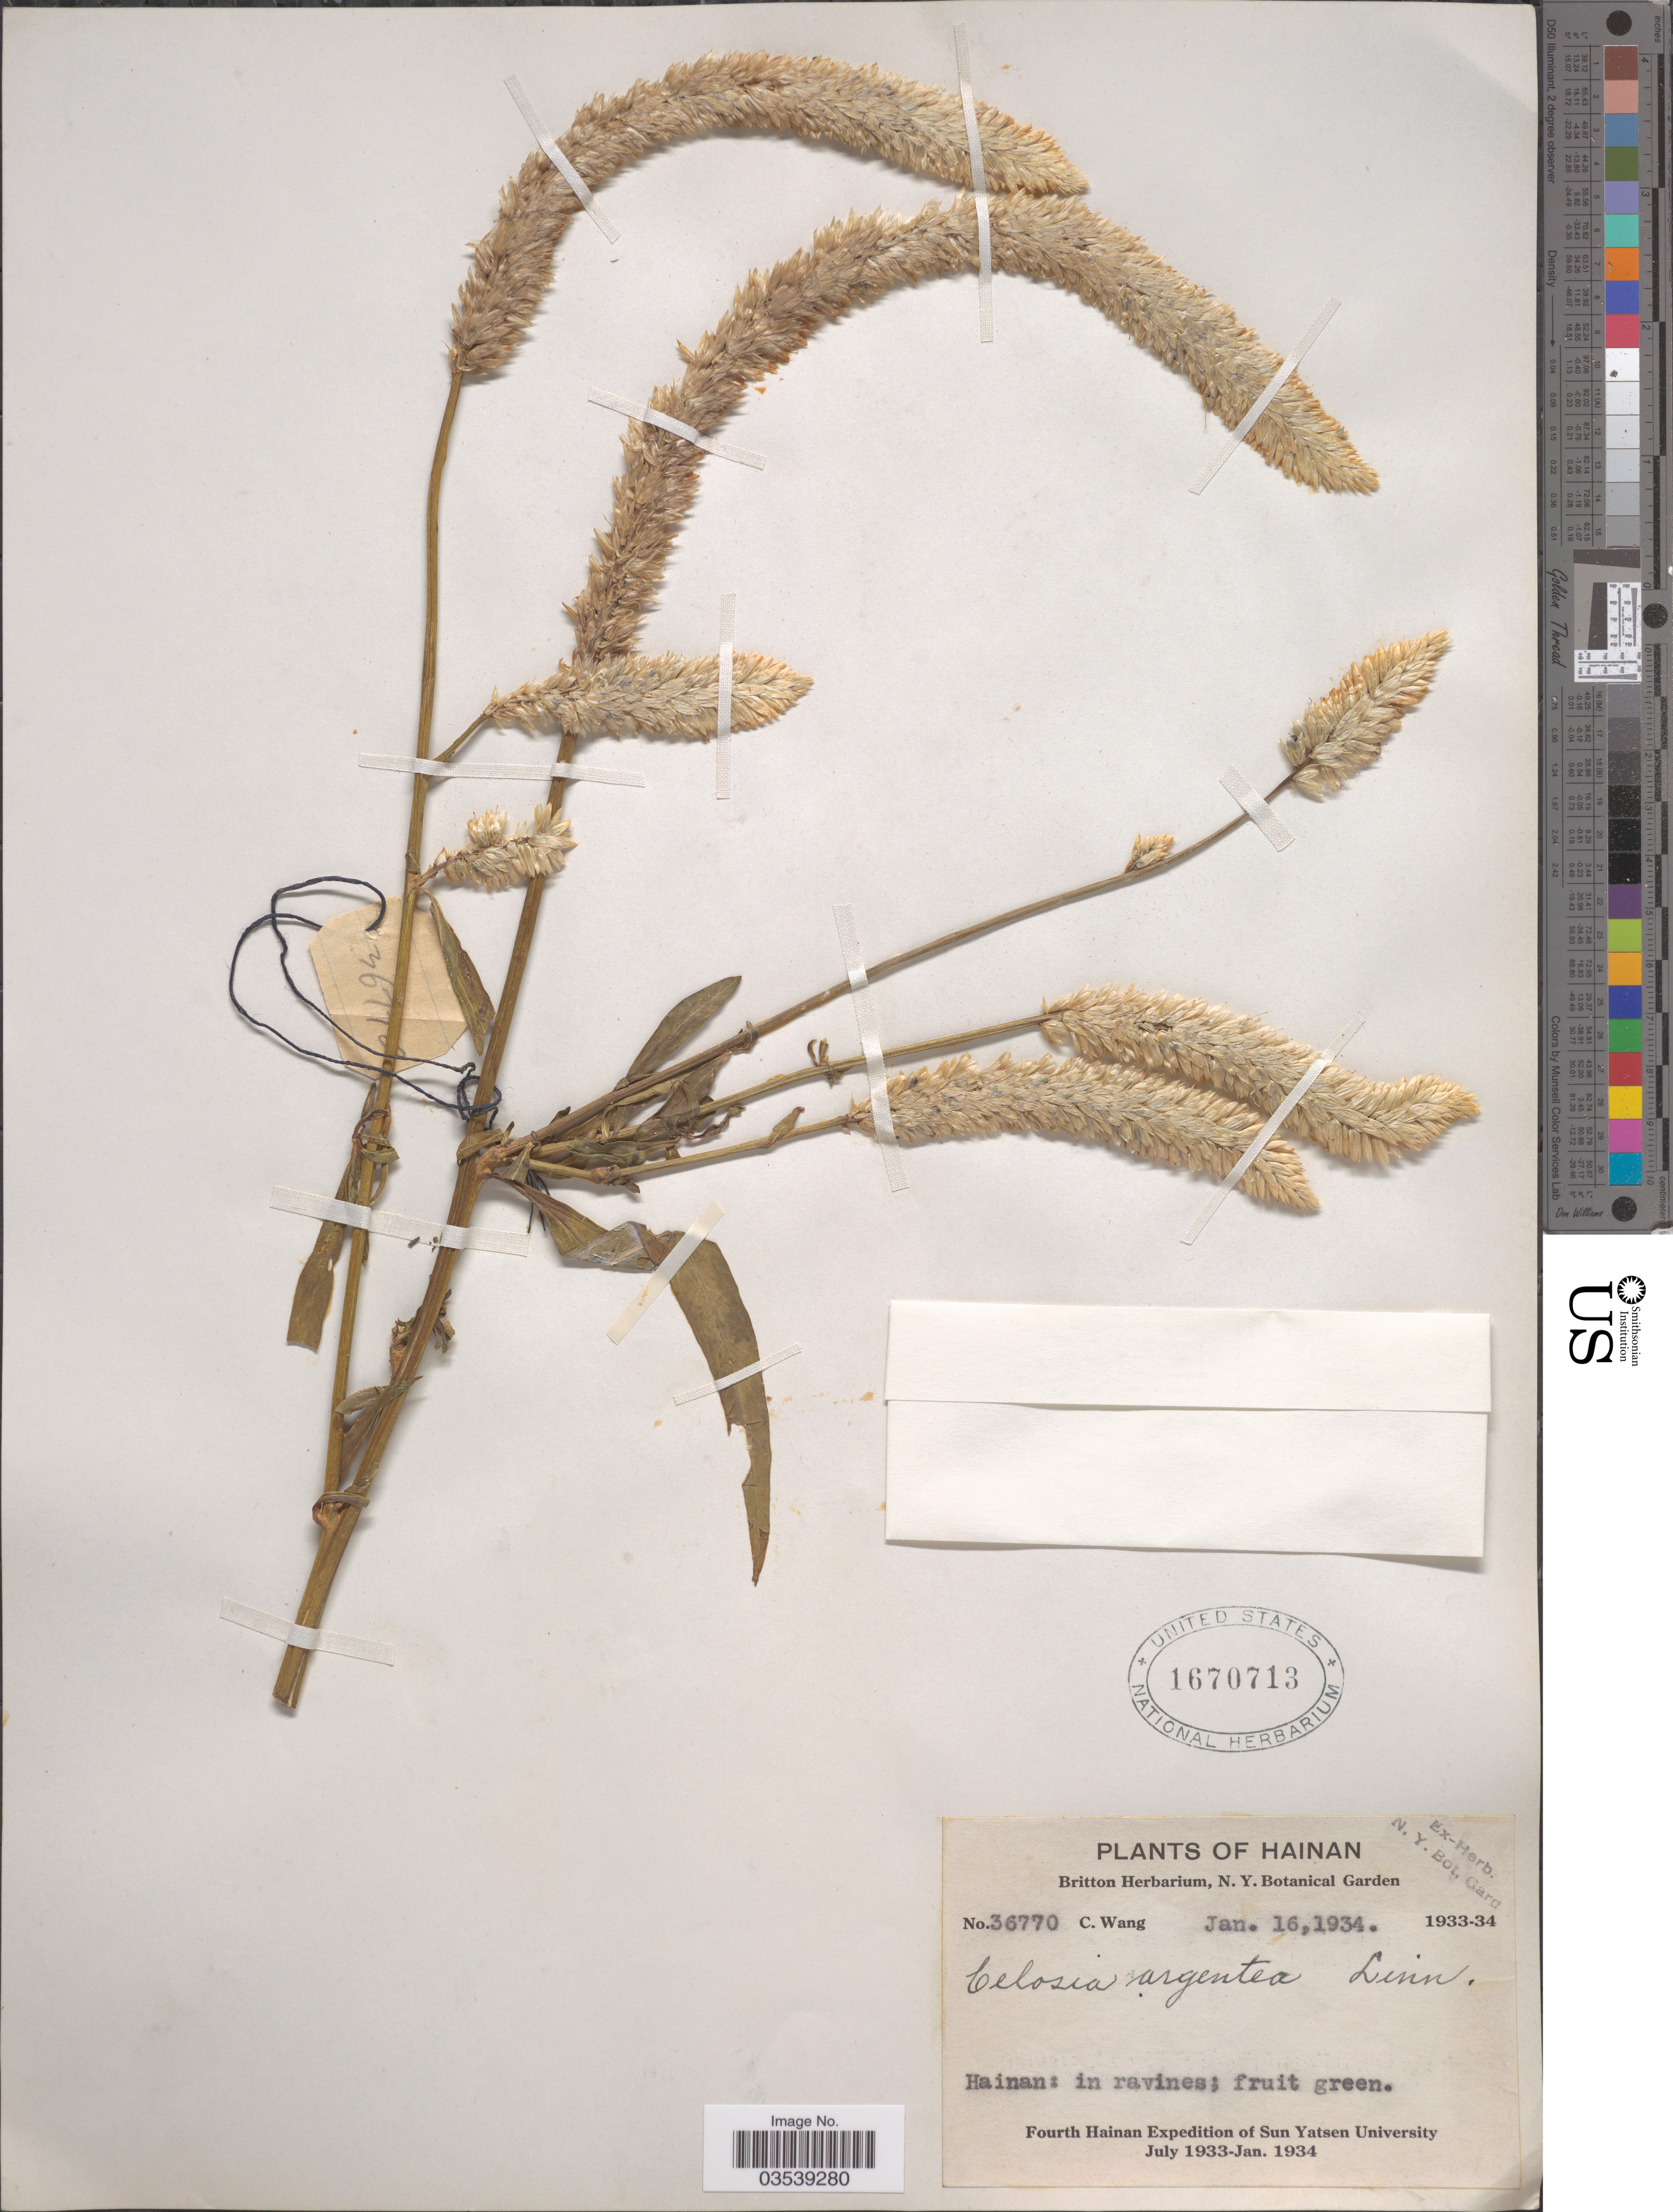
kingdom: Plantae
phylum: Tracheophyta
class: Magnoliopsida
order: Caryophyllales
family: Amaranthaceae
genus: Celosia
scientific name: Celosia argentea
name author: L.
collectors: C. Wang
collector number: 36770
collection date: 1934-01-16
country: China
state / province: Hainan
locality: Hainan: in ravines.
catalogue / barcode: US 1670713